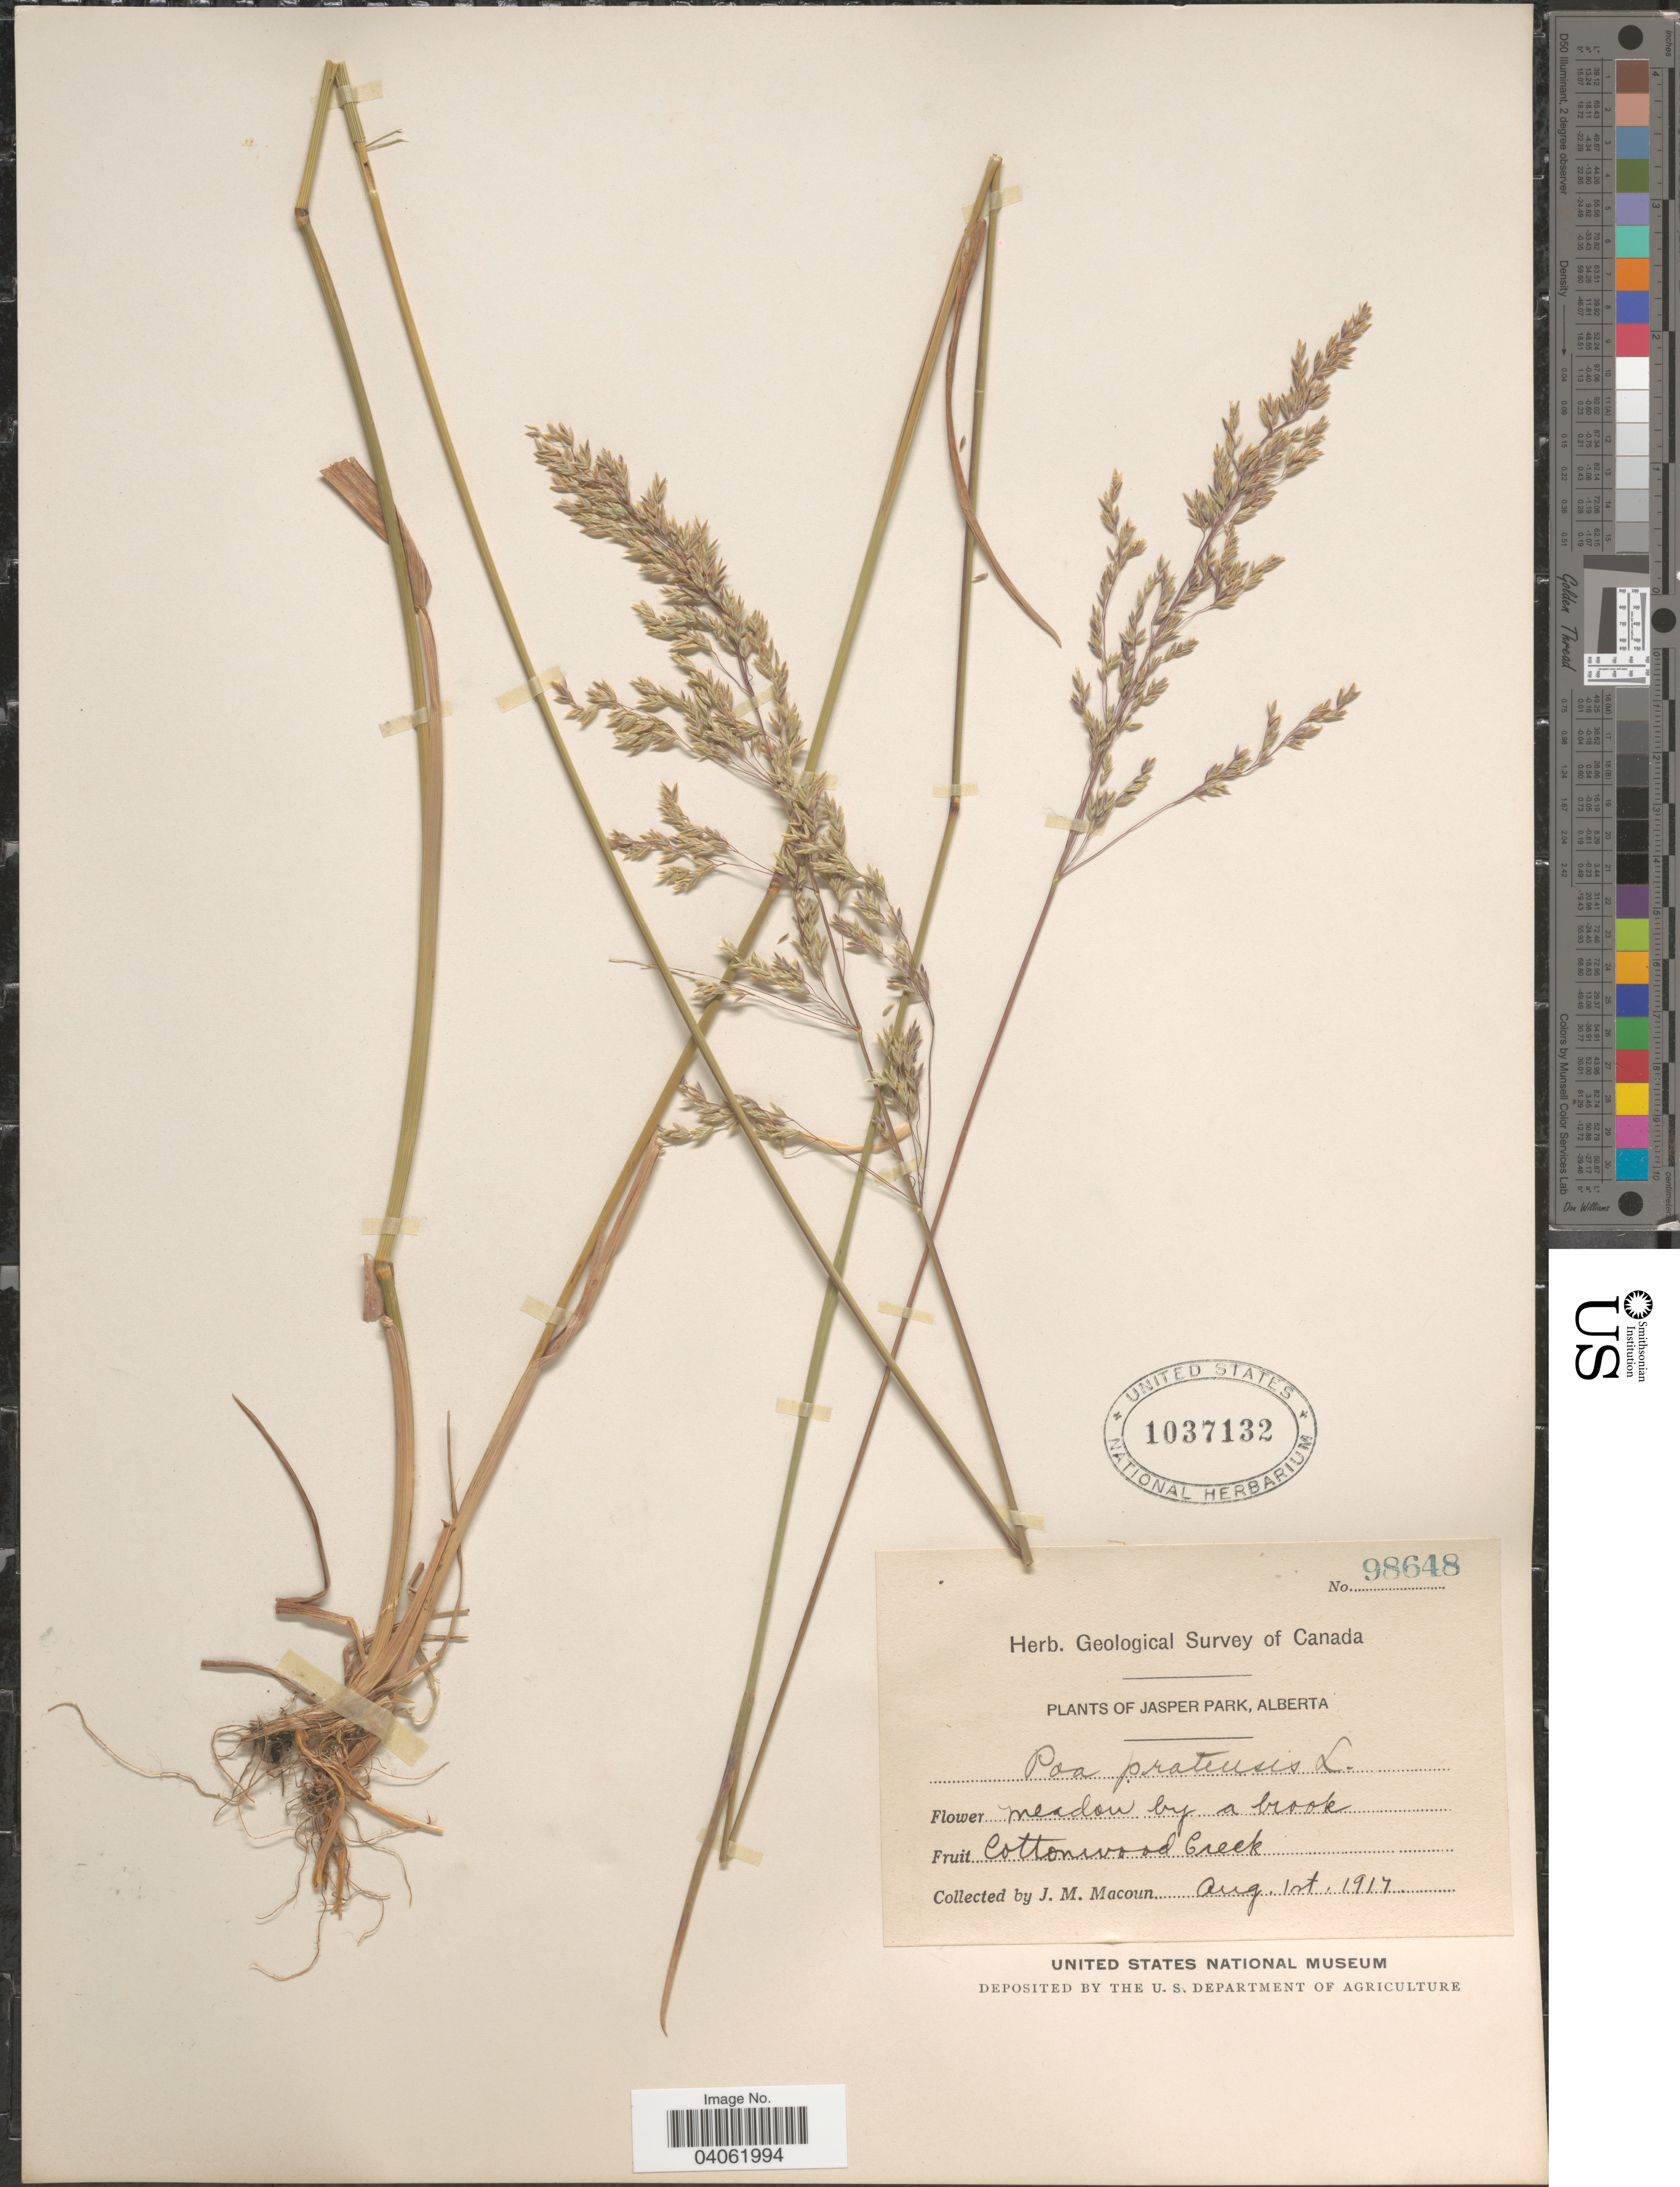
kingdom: Plantae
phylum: Tracheophyta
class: Liliopsida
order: Poales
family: Poaceae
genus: Poa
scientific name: Poa pratensis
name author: L.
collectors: J. M. Macoun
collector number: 98648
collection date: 1917-08-01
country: Canada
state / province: Alberta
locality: Jasper Park. Cottonwood Creek.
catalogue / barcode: US 1037132